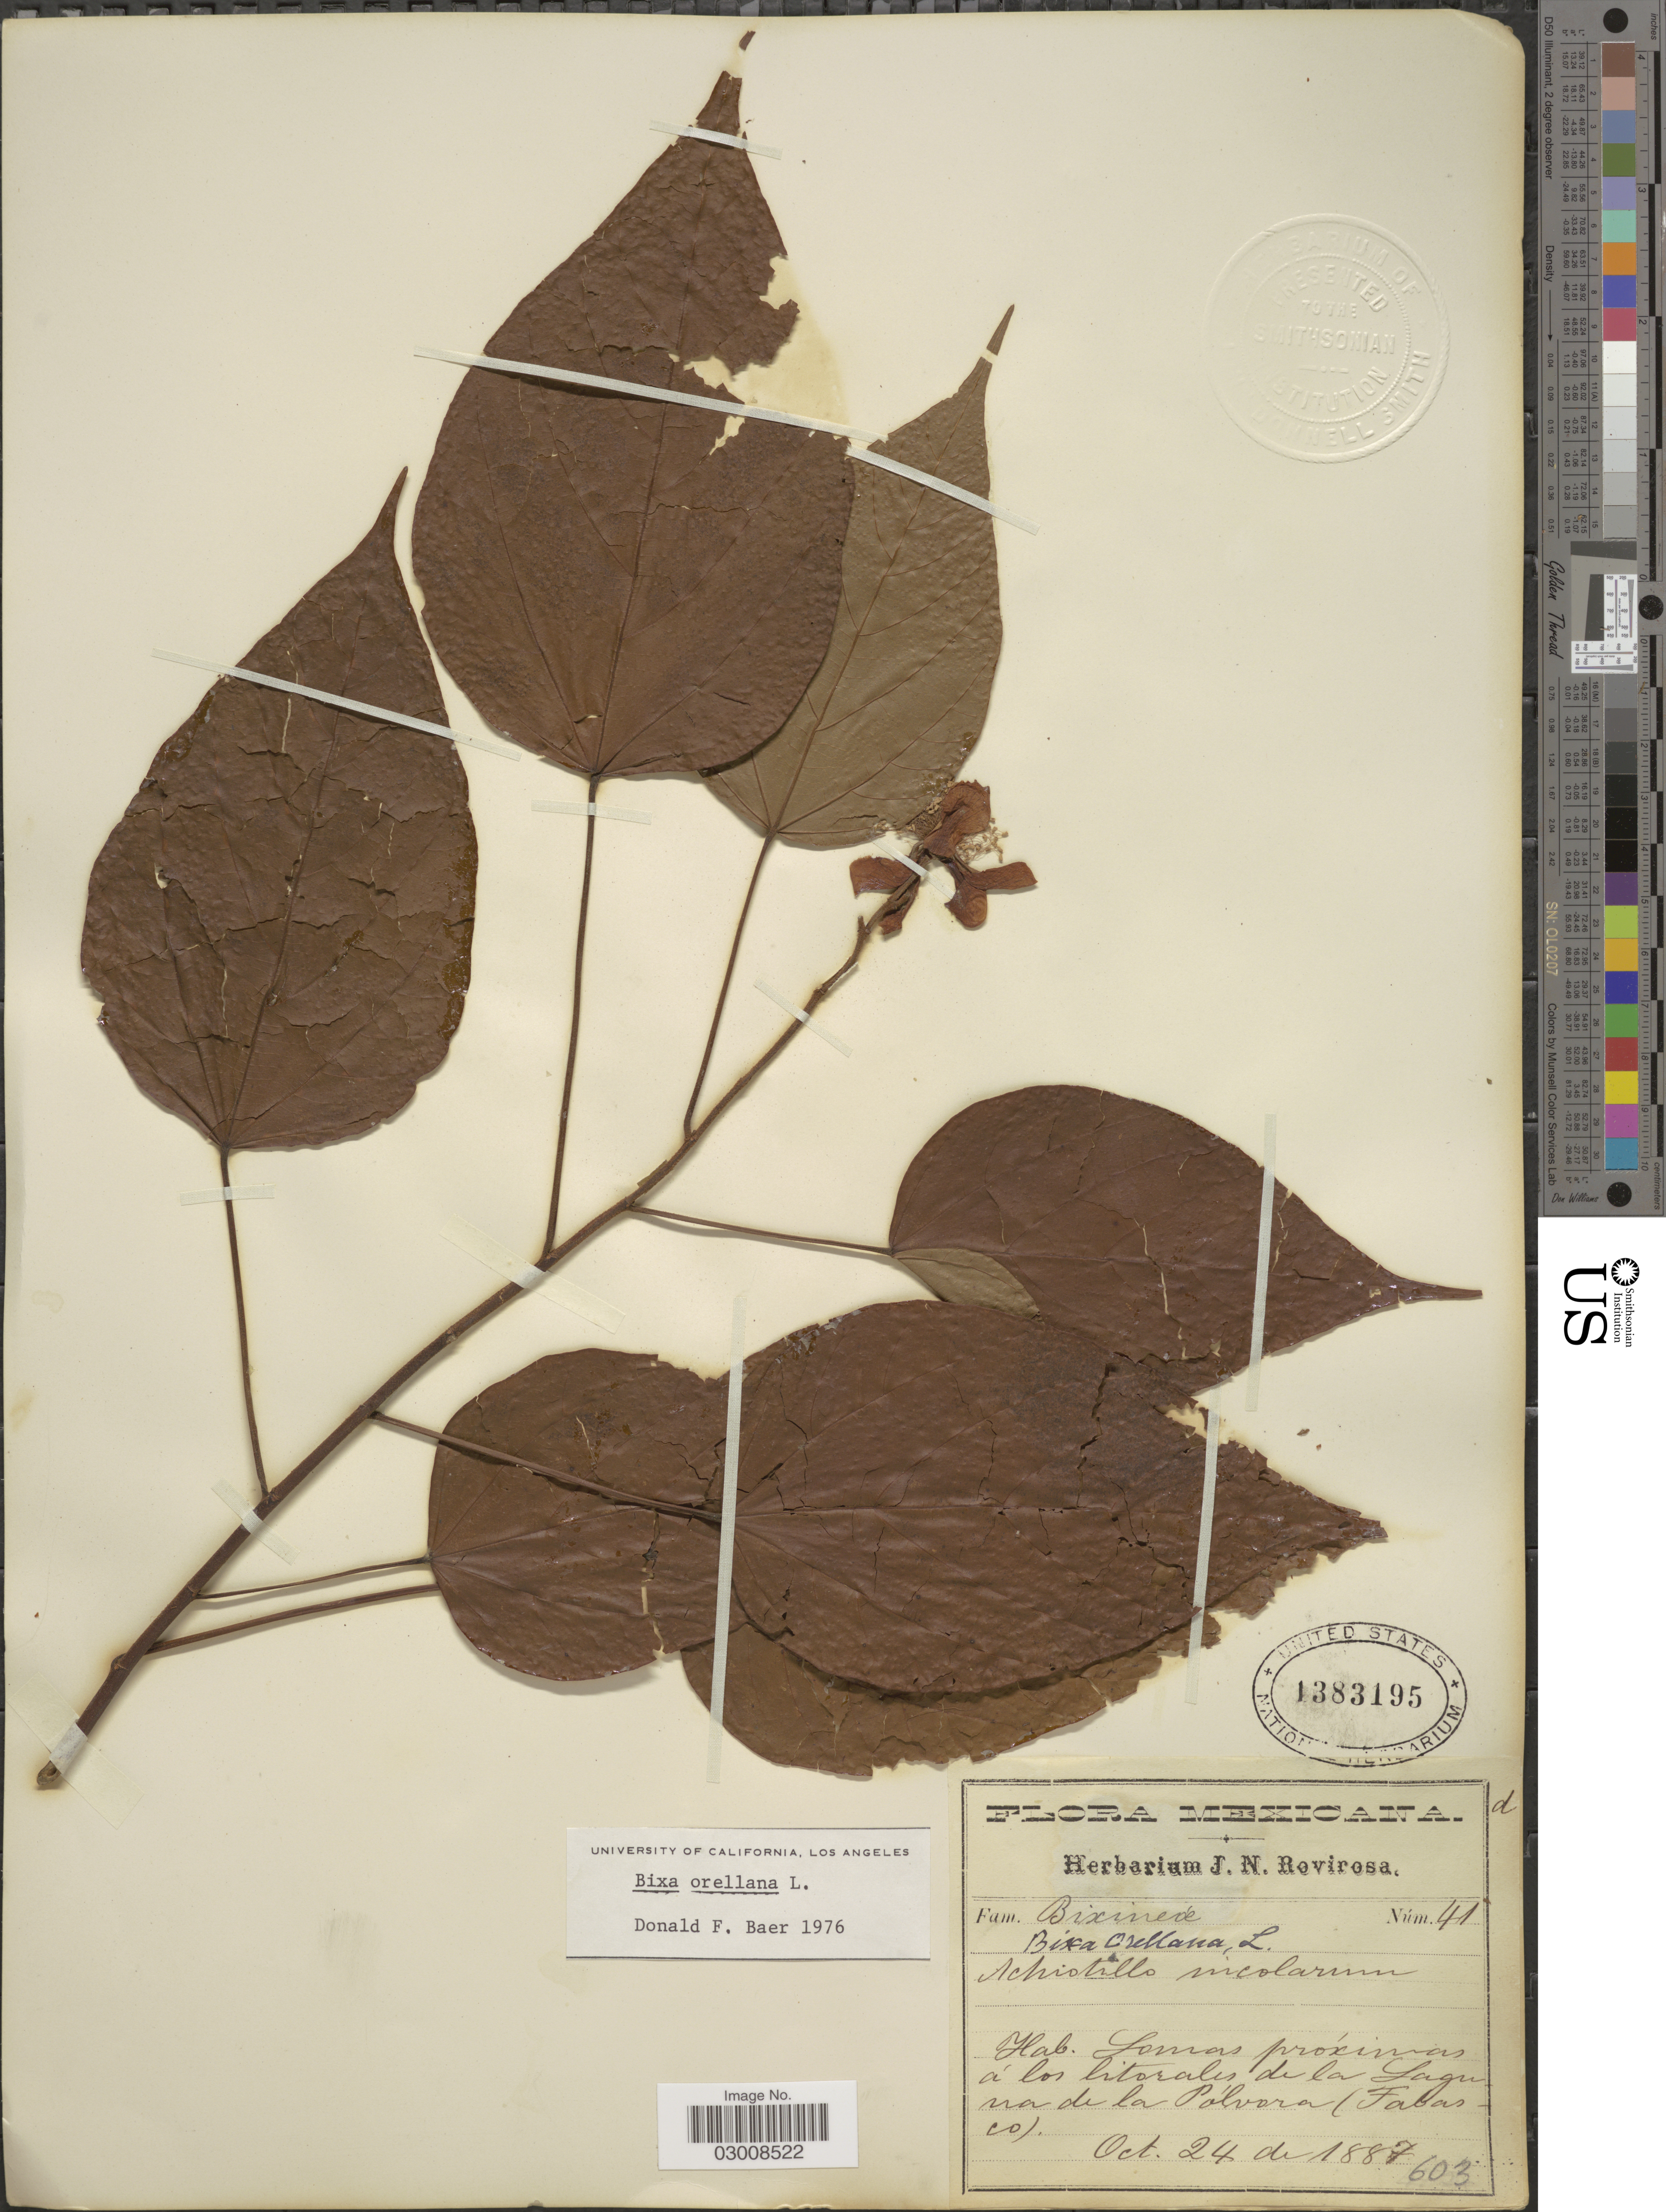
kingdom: Plantae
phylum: Tracheophyta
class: Magnoliopsida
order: Malvales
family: Bixaceae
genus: Bixa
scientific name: Bixa orellana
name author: L.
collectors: ex herb. J. N. Rovirosa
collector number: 41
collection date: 1887-10-24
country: Mexico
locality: Lomas próximas á los litorales de la Laguna de la Pólvora (Tabasco).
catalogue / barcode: US 1383195